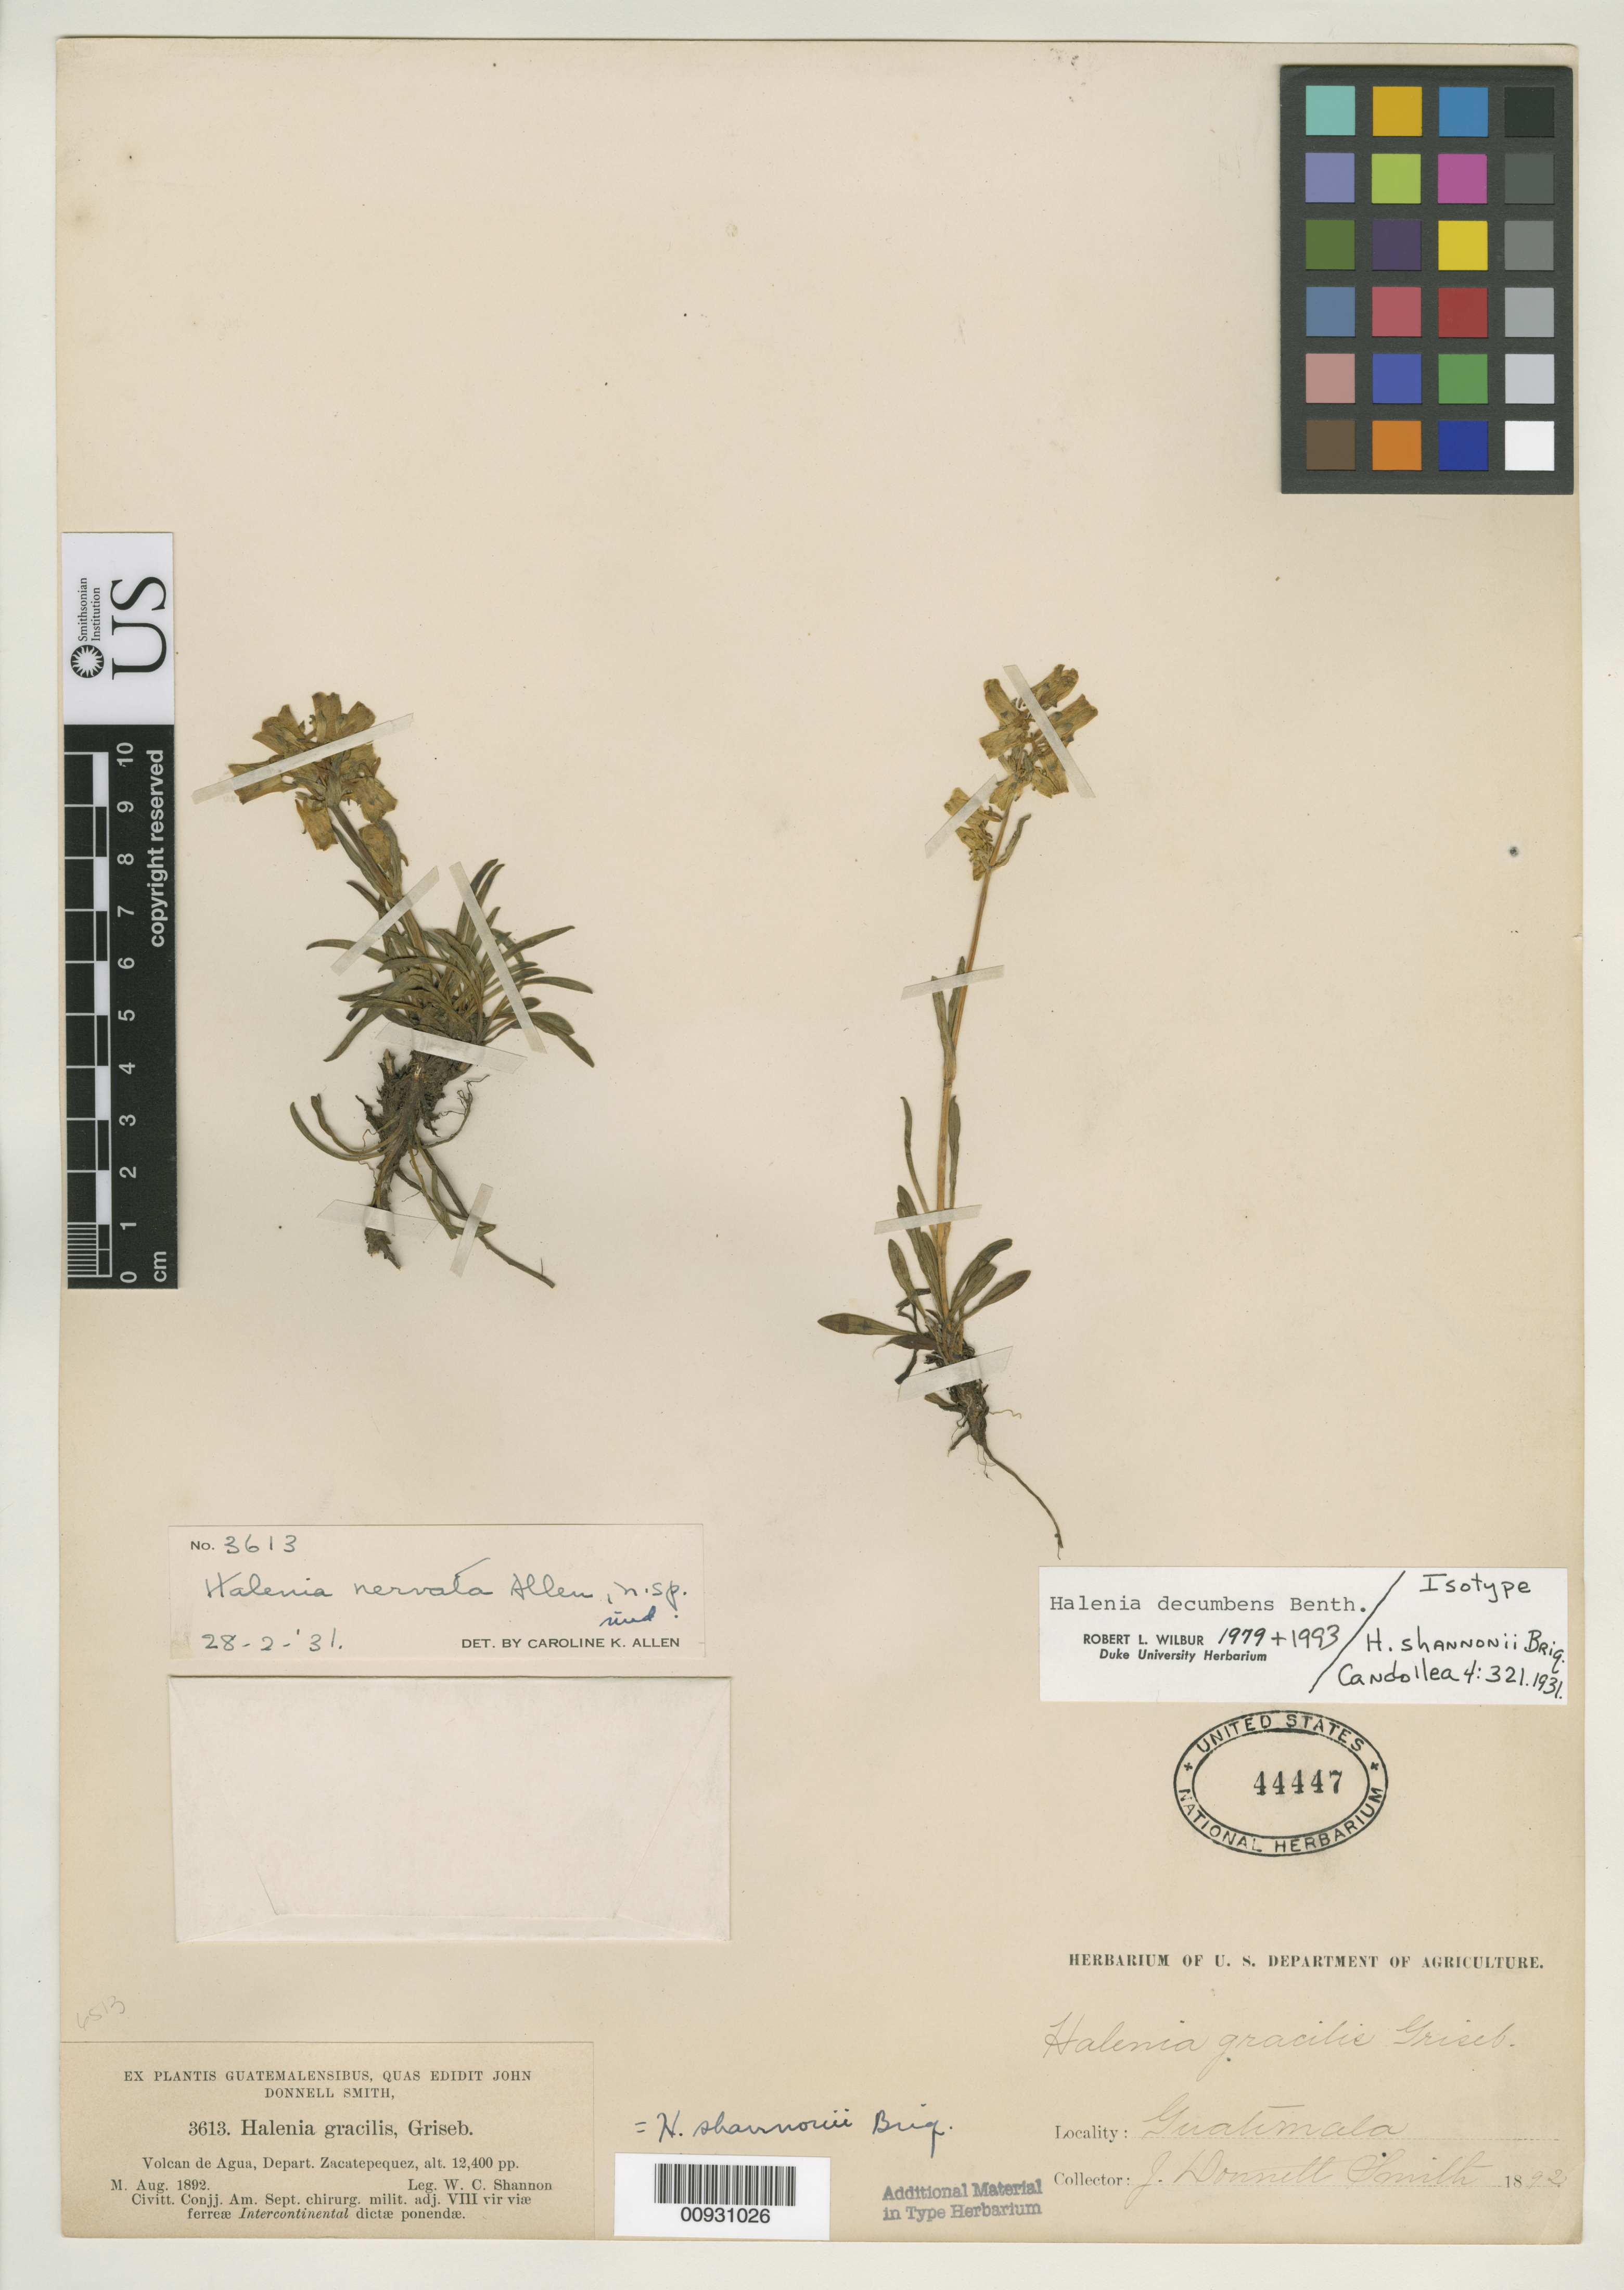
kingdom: Plantae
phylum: Tracheophyta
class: Magnoliopsida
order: Gentianales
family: Gentianaceae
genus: Halenia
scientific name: Halenia shannonii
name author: Briq.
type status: Isotype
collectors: W. C. Shannon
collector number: J.D.S. 3613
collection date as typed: Aug 1892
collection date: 1892-08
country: Guatemala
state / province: Sacatepéquez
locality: Volcán de Agua.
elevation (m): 3780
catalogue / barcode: US 44447